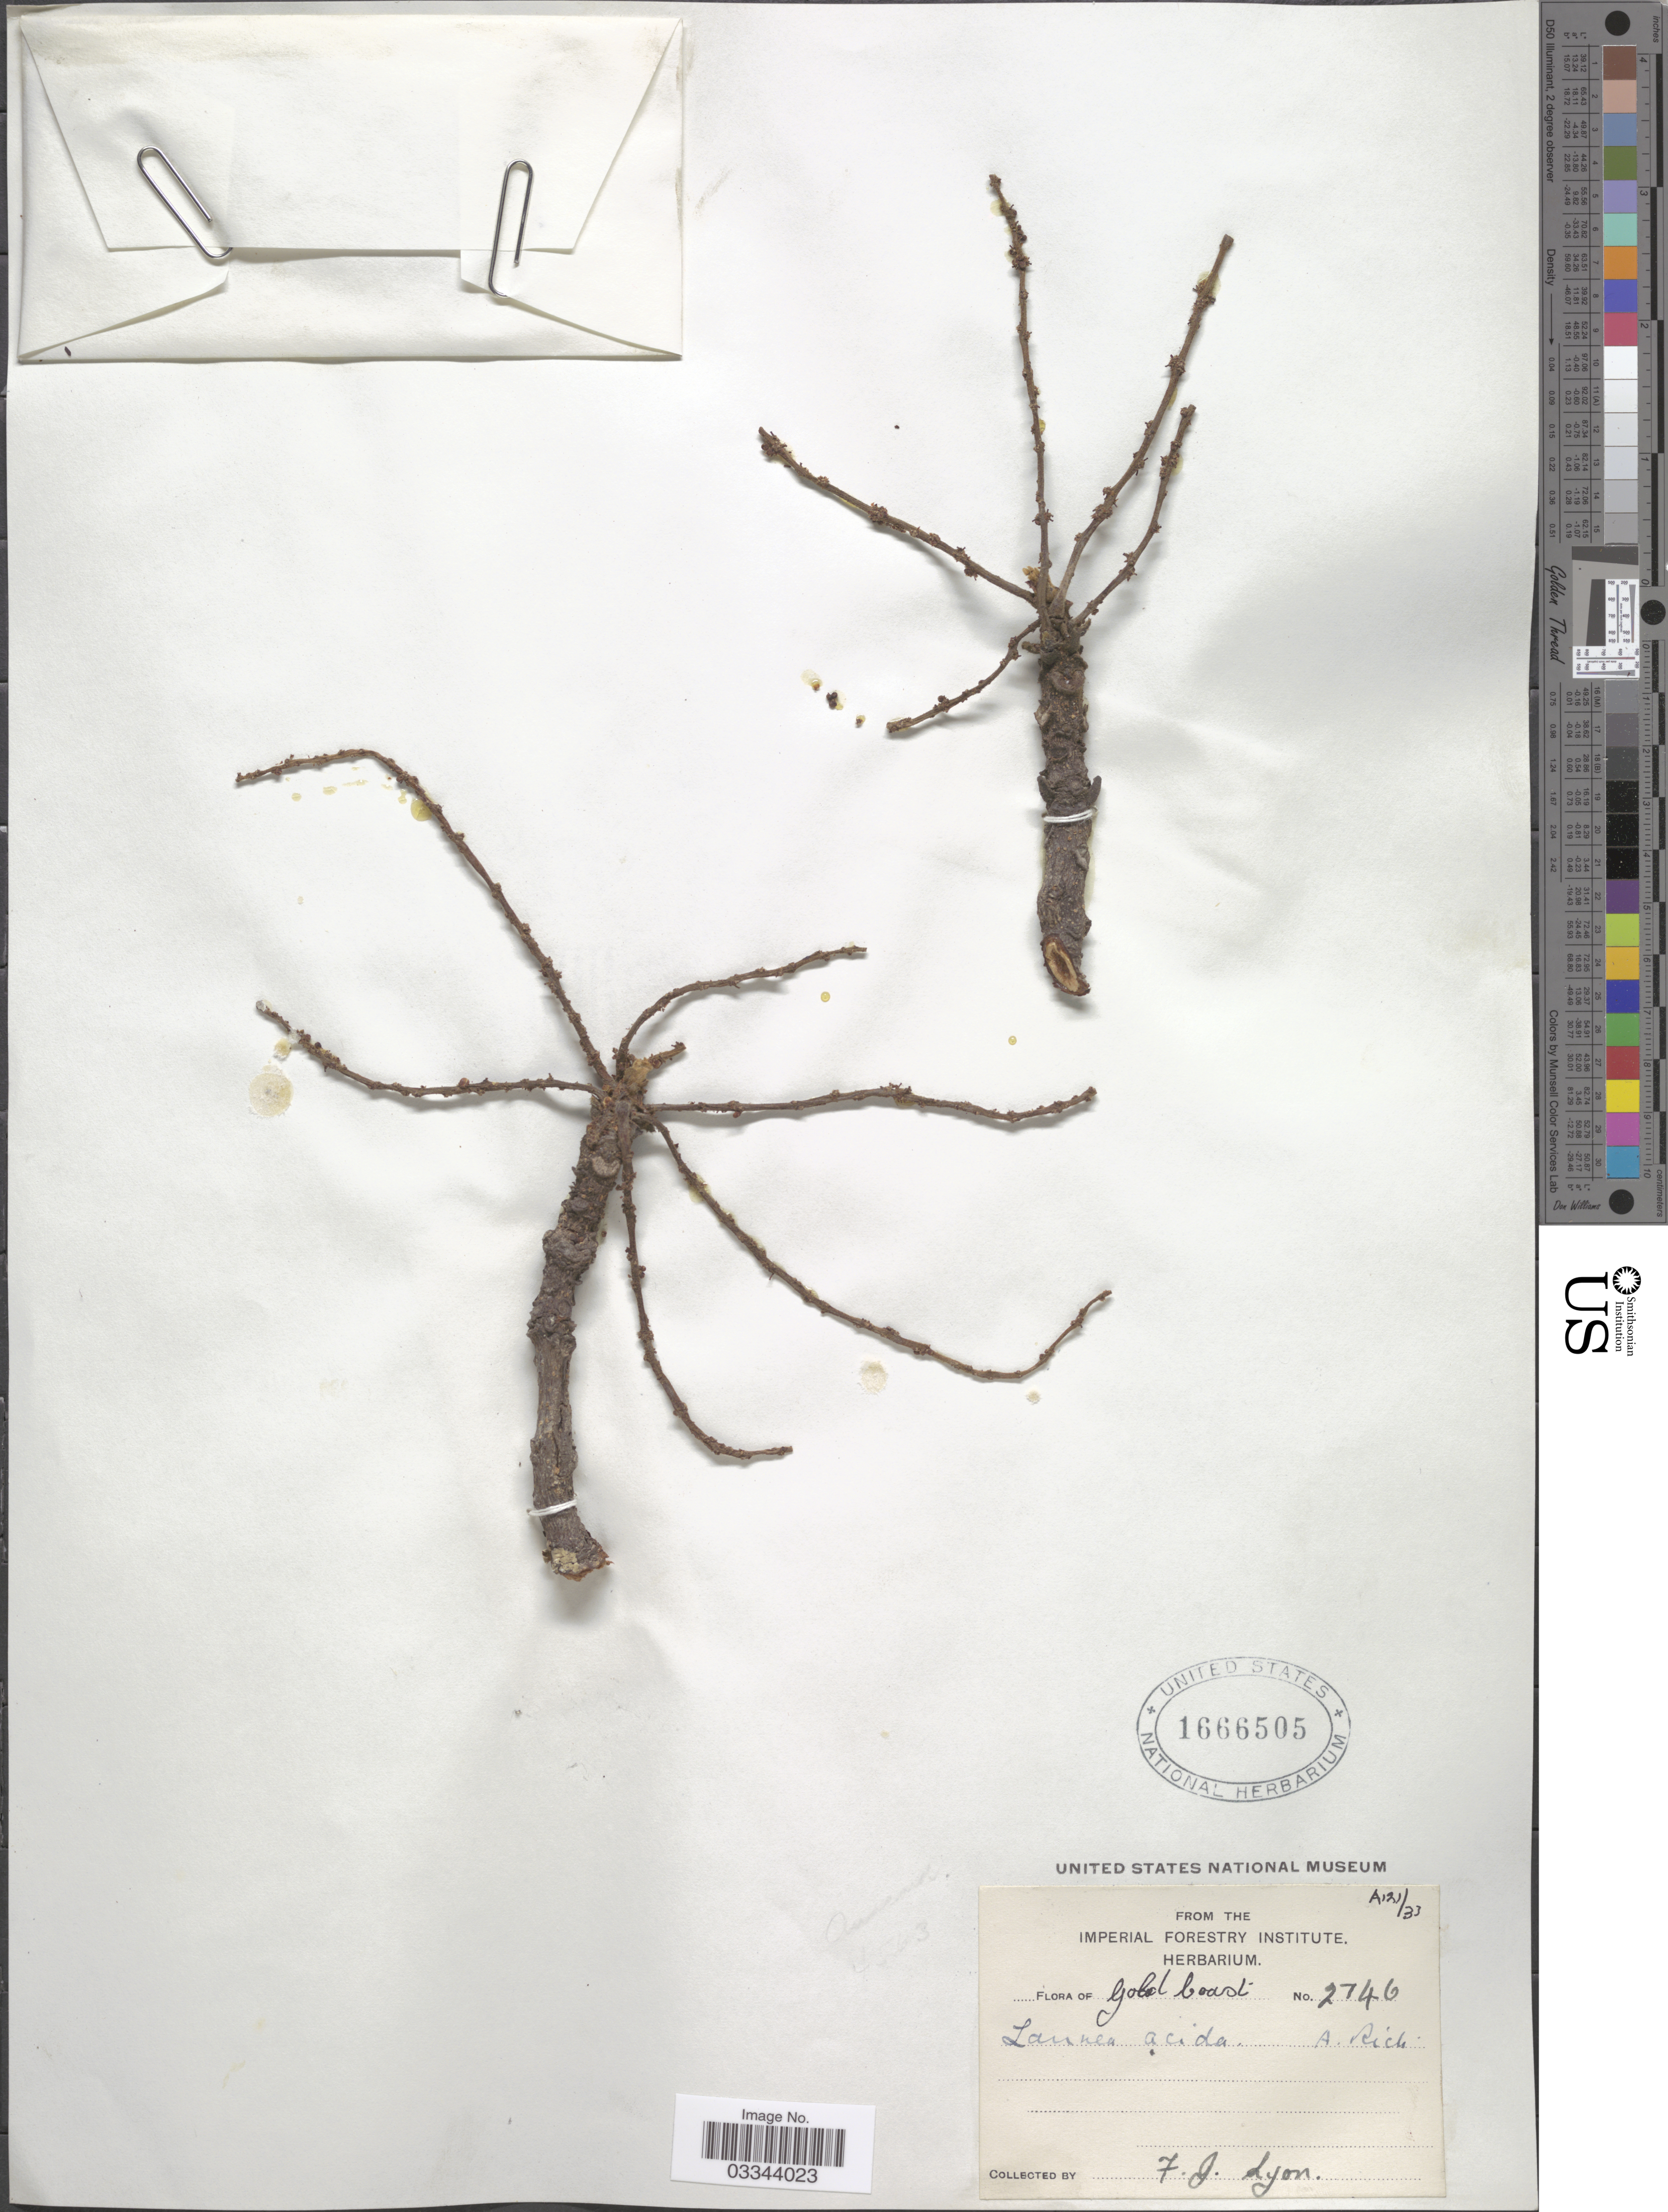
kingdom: Plantae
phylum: Tracheophyta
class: Magnoliopsida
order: Sapindales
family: Anacardiaceae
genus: Lannea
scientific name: Lannea acida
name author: A. Rich.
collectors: F. Lyon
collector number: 2746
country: Ghana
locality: Gold Coast.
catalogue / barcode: US 1666505